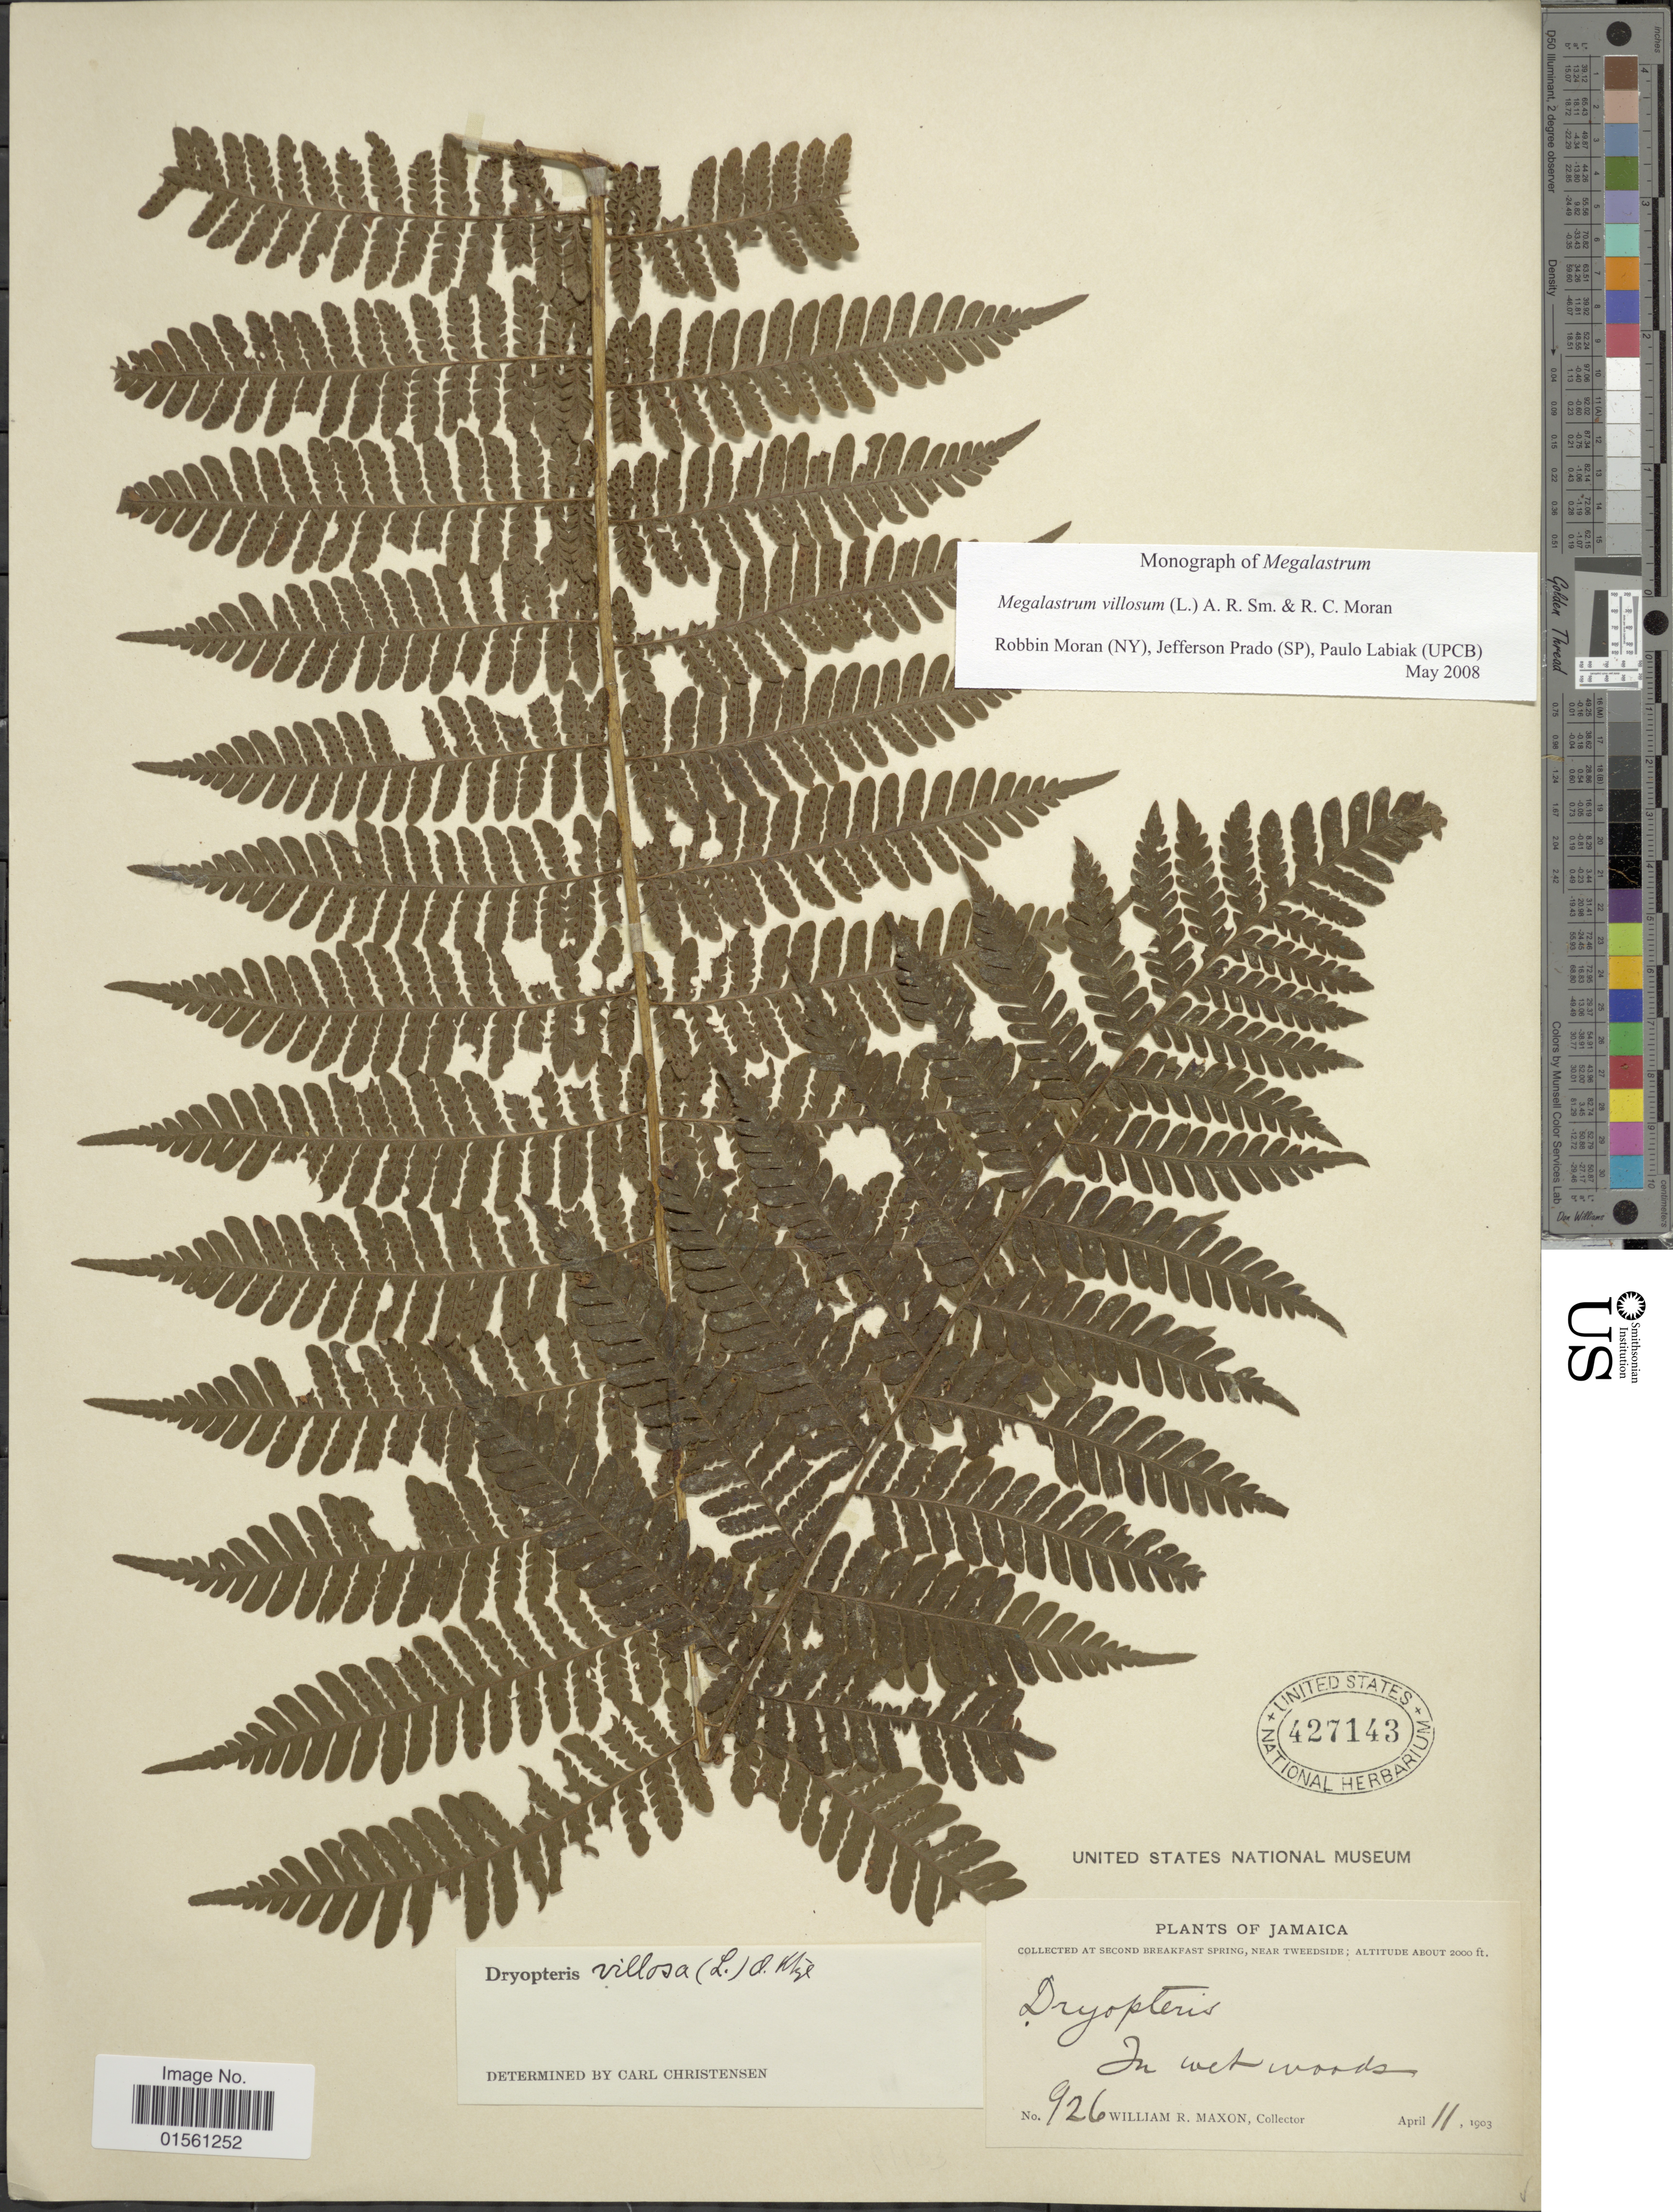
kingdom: Plantae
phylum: Tracheophyta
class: Polypodiopsida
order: Polypodiales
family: Dryopteridaceae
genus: Megalastrum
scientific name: Megalastrum villosum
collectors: W. R. Maxon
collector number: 926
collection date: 1903-04-11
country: Jamaica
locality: Secon Breakfast Spring, Near Tweedside.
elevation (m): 610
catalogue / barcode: US 427143